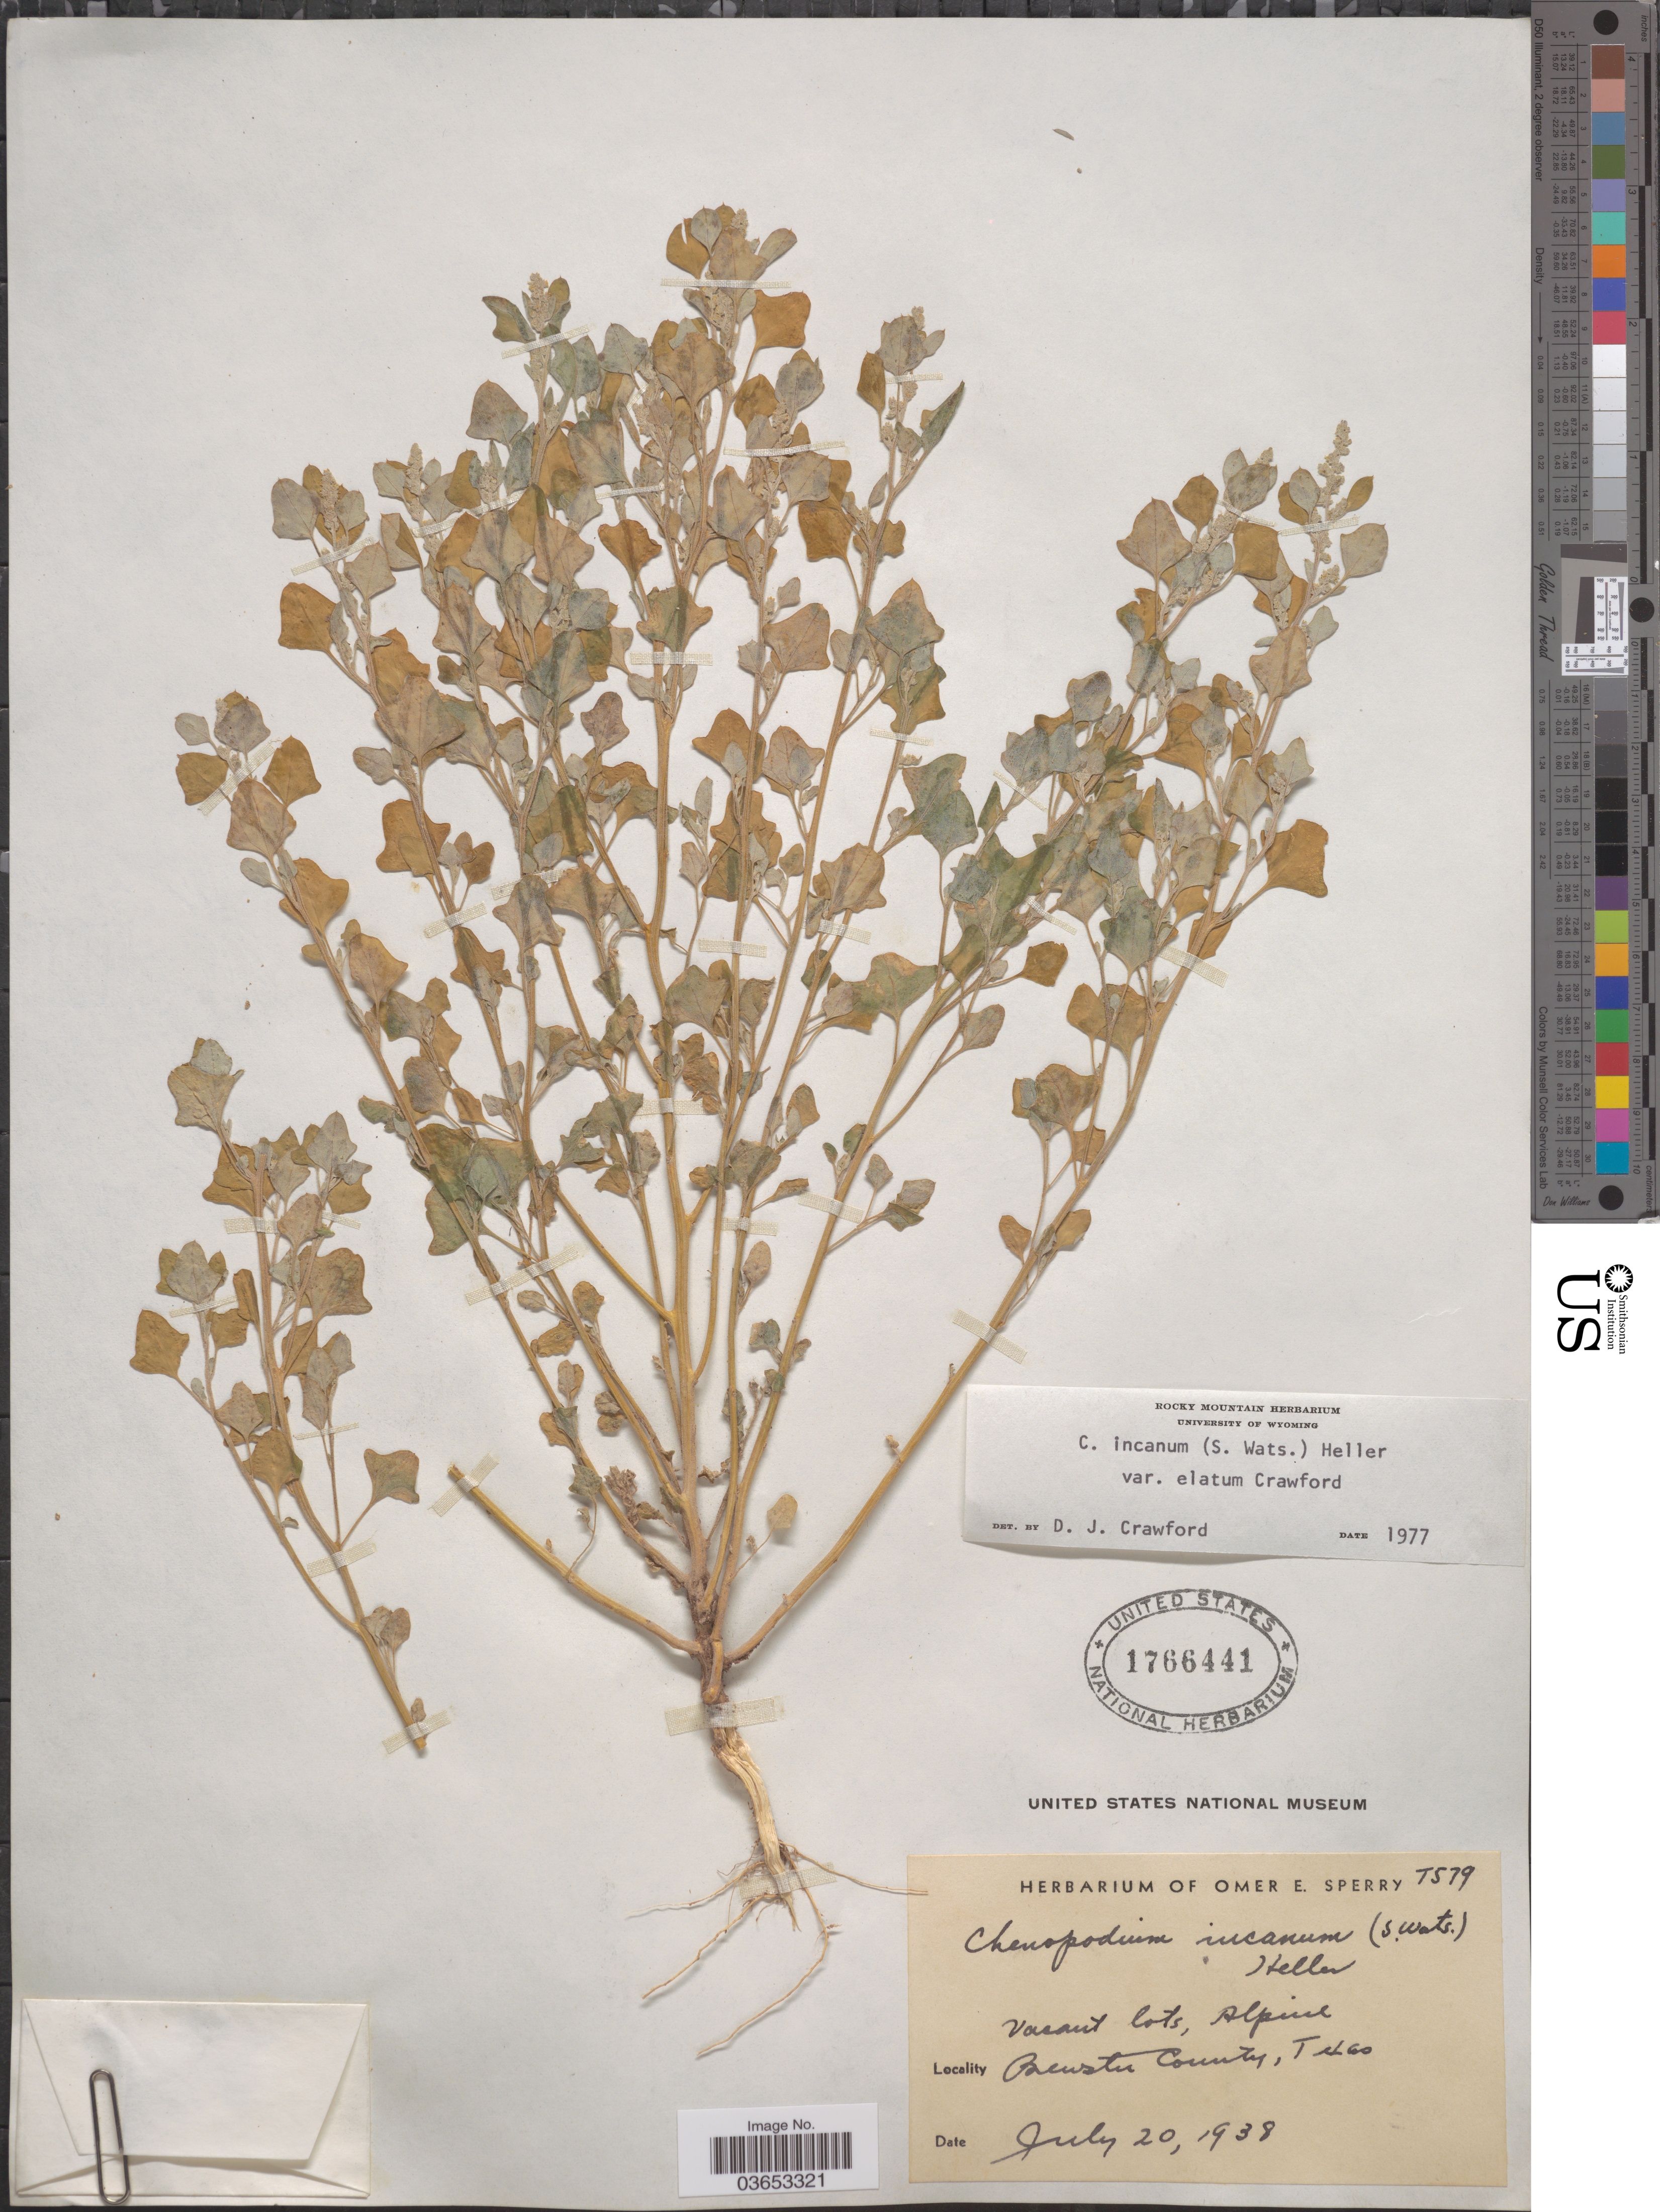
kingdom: Plantae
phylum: Tracheophyta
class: Magnoliopsida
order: Caryophyllales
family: Amaranthaceae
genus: Chenopodium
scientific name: Chenopodium incanum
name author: (S. Watson) A. Heller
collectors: ex. herb. Omer E. Sperry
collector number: T579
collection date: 1938-07-20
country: United States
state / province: Texas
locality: Brewster County.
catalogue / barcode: US 1766441